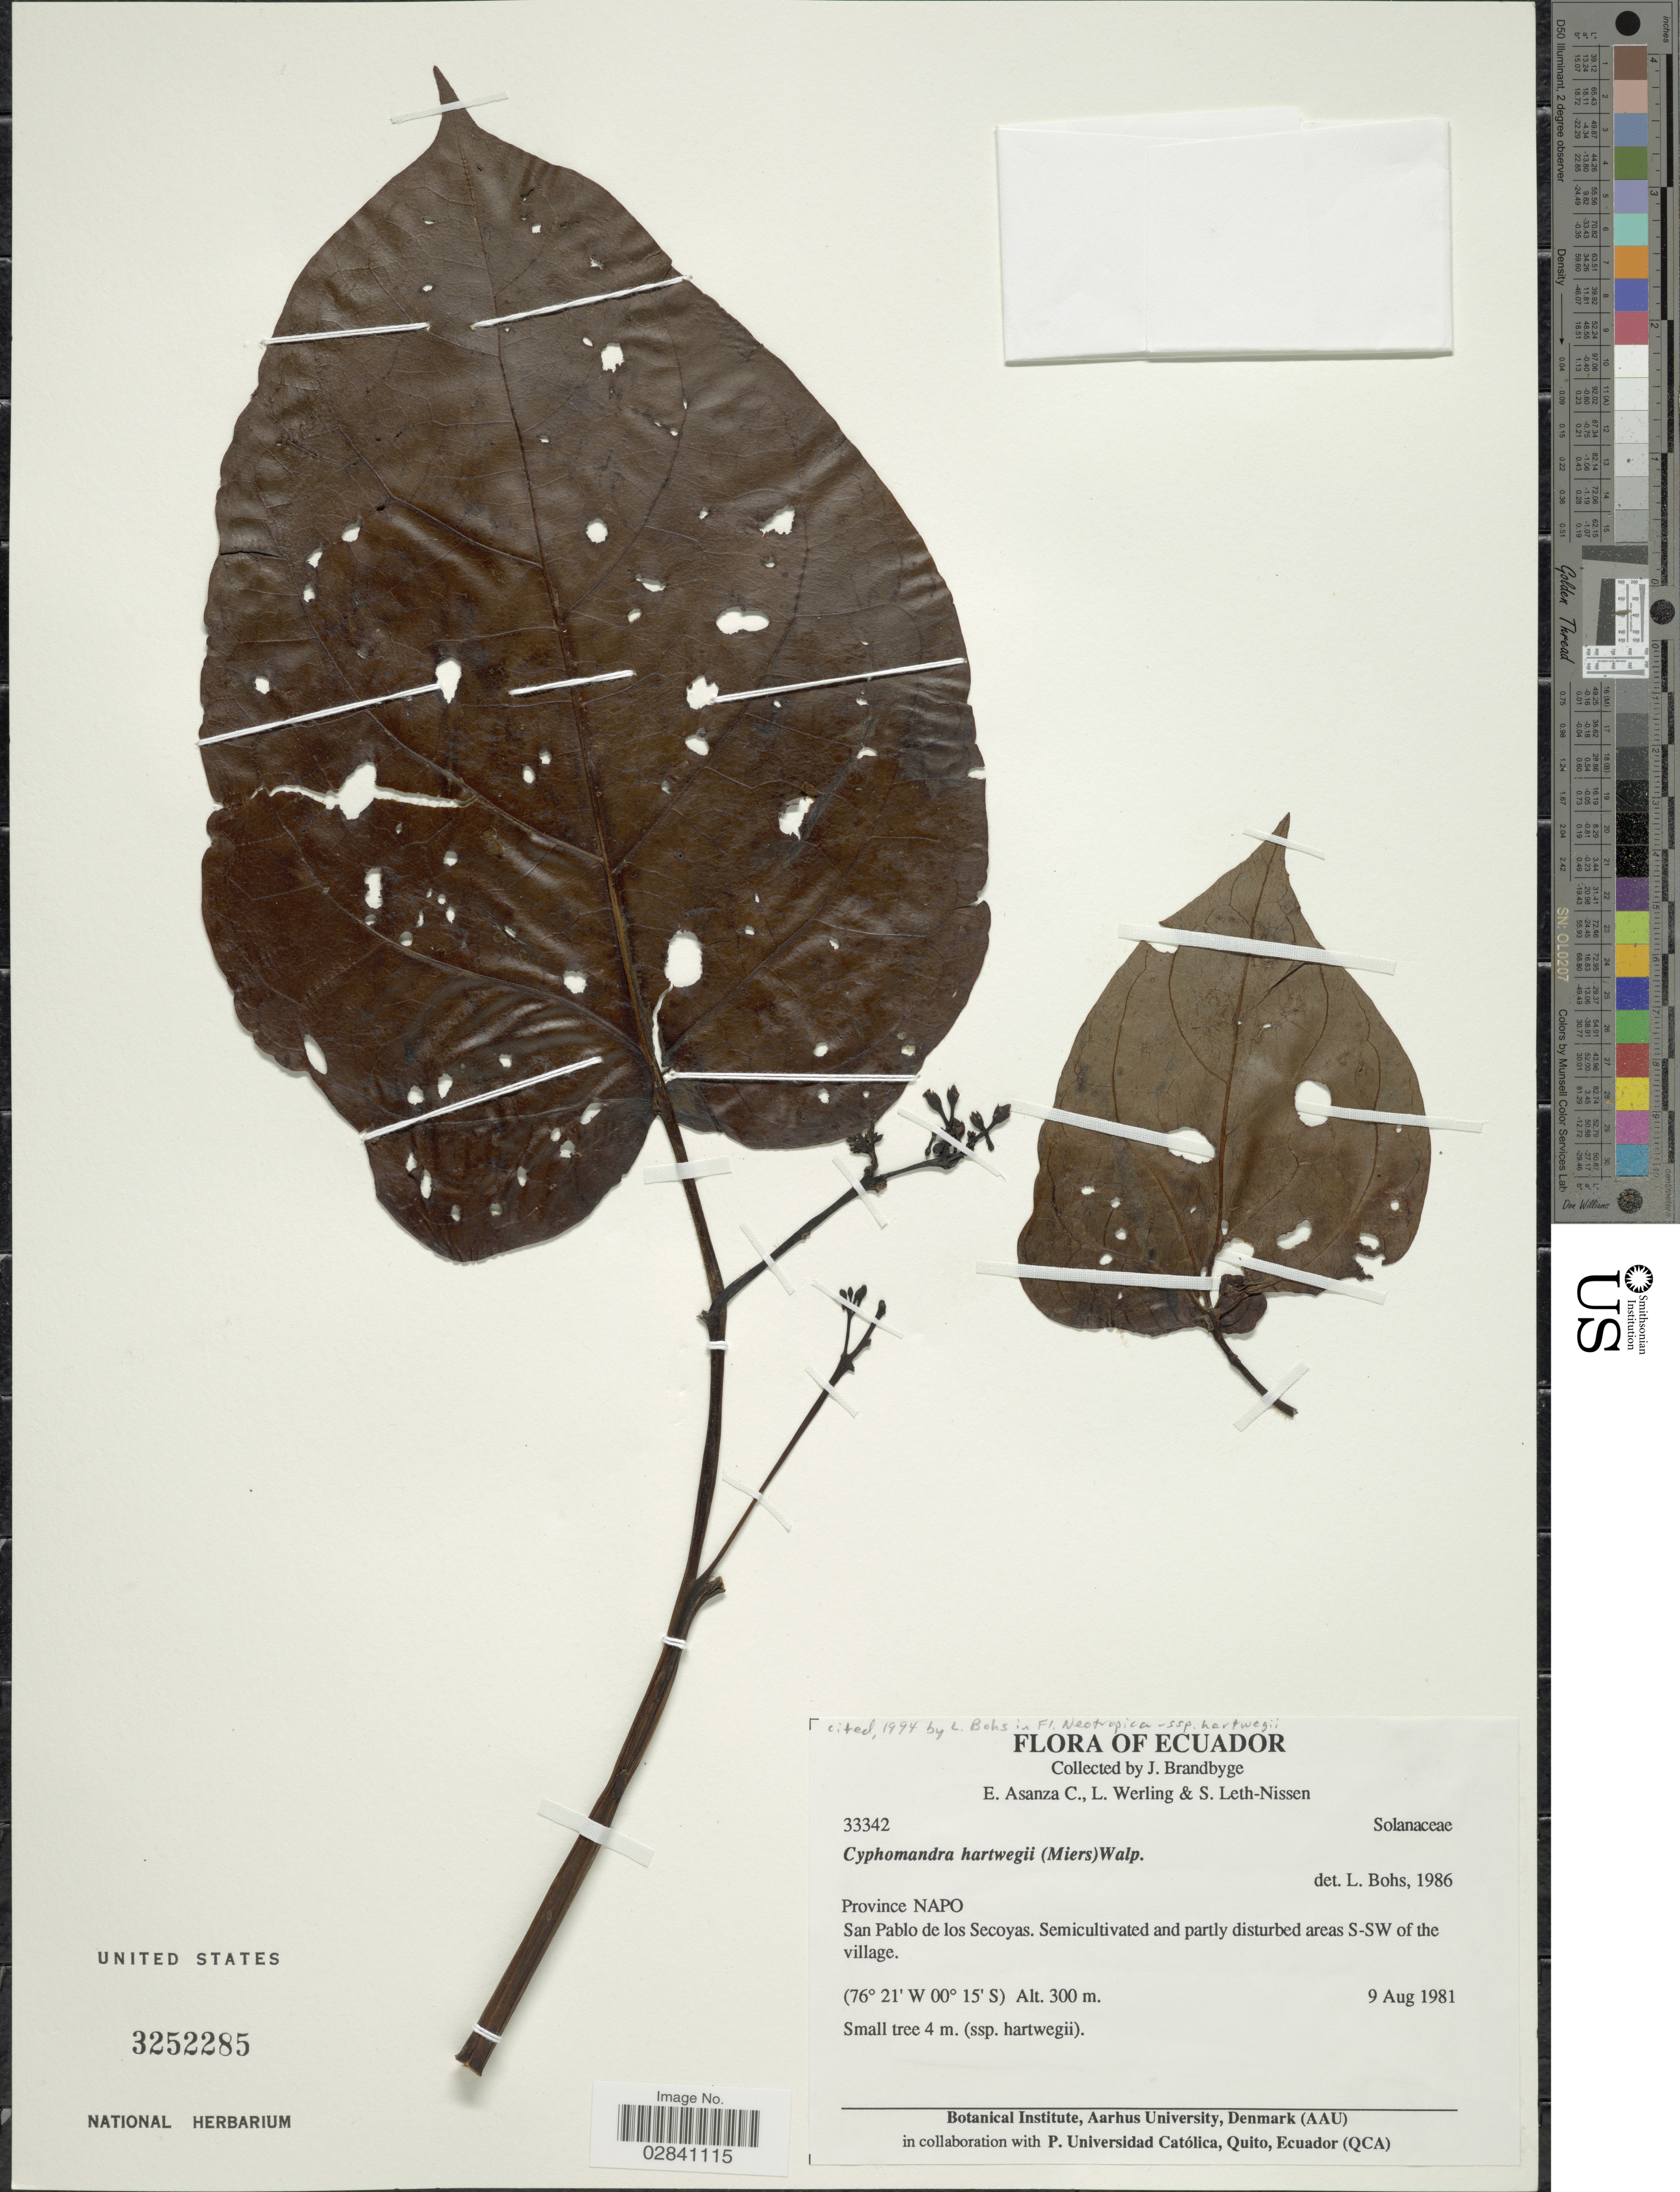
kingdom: Plantae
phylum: Tracheophyta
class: Magnoliopsida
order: Solanales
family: Solanaceae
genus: Cyphomandra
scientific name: Cyphomandra hartwegii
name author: (Miers) Sendtn. ex Walp.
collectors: J. Brandbyge, E. Asanza C., L. Werling & S. Leth-Nissen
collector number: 33342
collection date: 1981-08-09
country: Ecuador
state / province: Napo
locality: San Pablo de los Secoyas. Semicultivated and partly disturbed areas S-SW of the village.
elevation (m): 300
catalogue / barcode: US 3252285